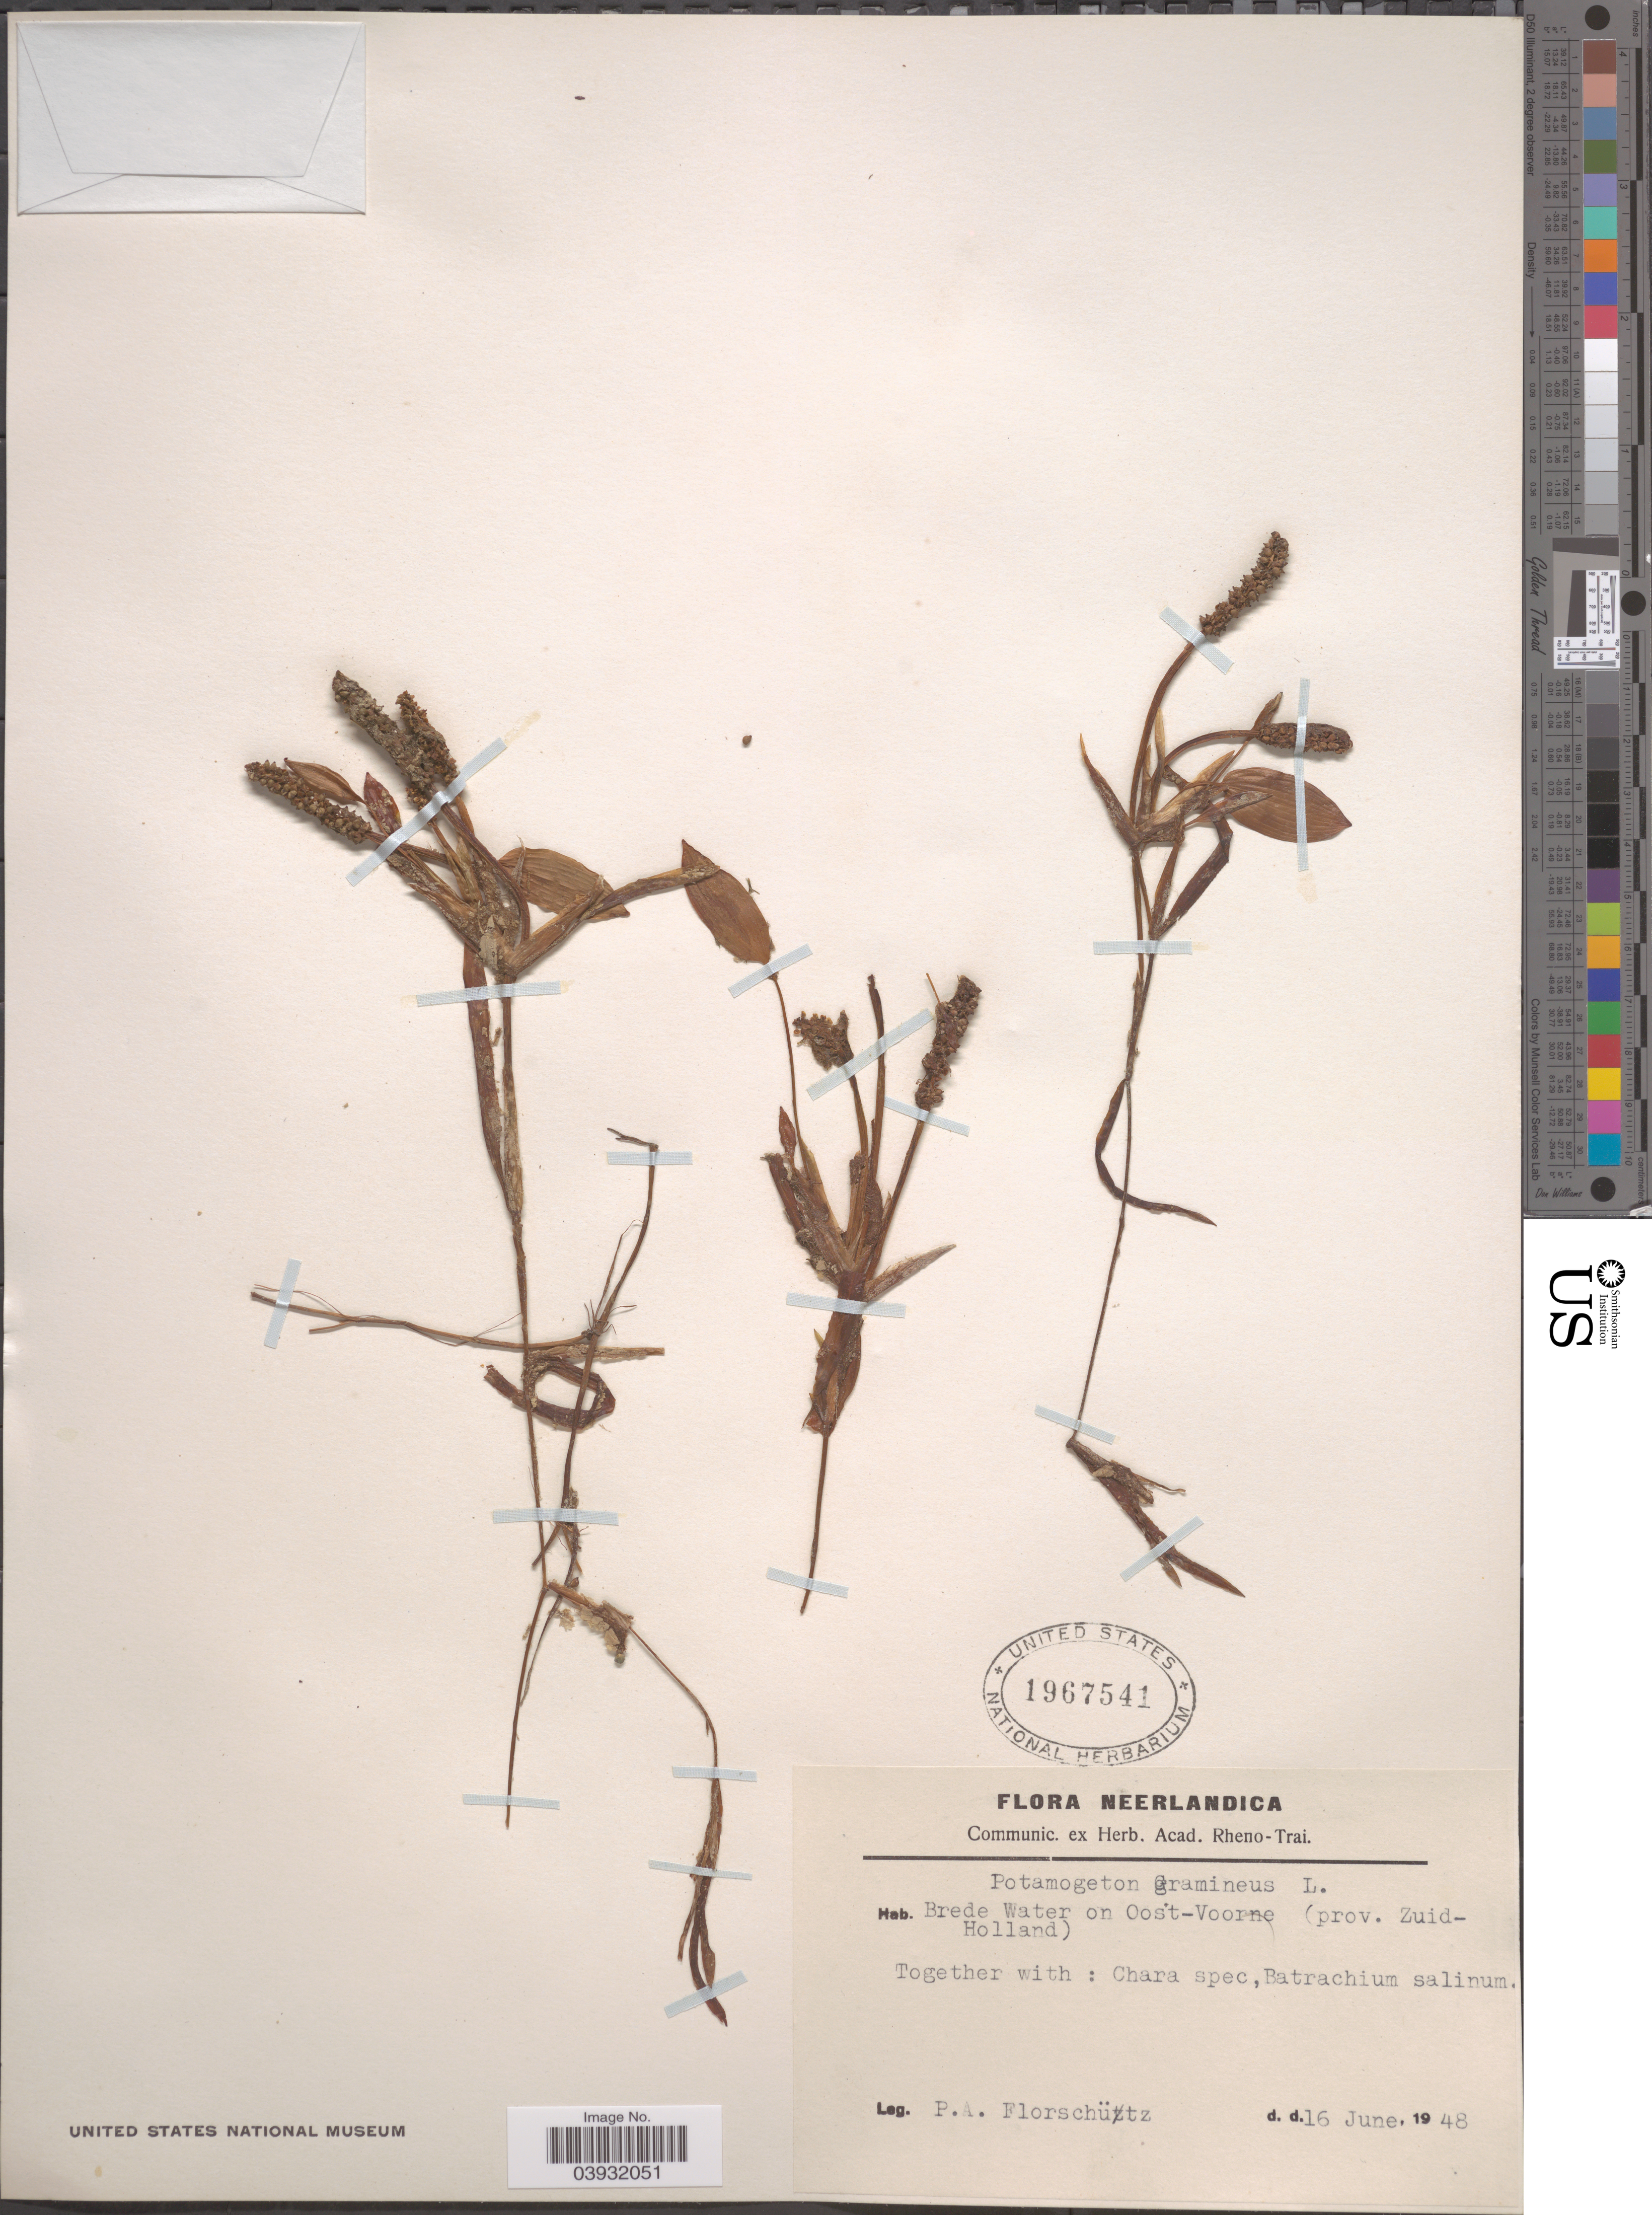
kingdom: Plantae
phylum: Tracheophyta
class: Liliopsida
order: Alismatales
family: Potamogetonaceae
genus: Potamogeton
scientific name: Potamogeton gramineus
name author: L.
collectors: P. Florschütz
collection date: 1948-06-16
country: Netherlands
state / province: Zuid Holland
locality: Neerlandica. Brede Water on Oost-Voorne (prov. Zuid-Holland).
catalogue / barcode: US 1967541